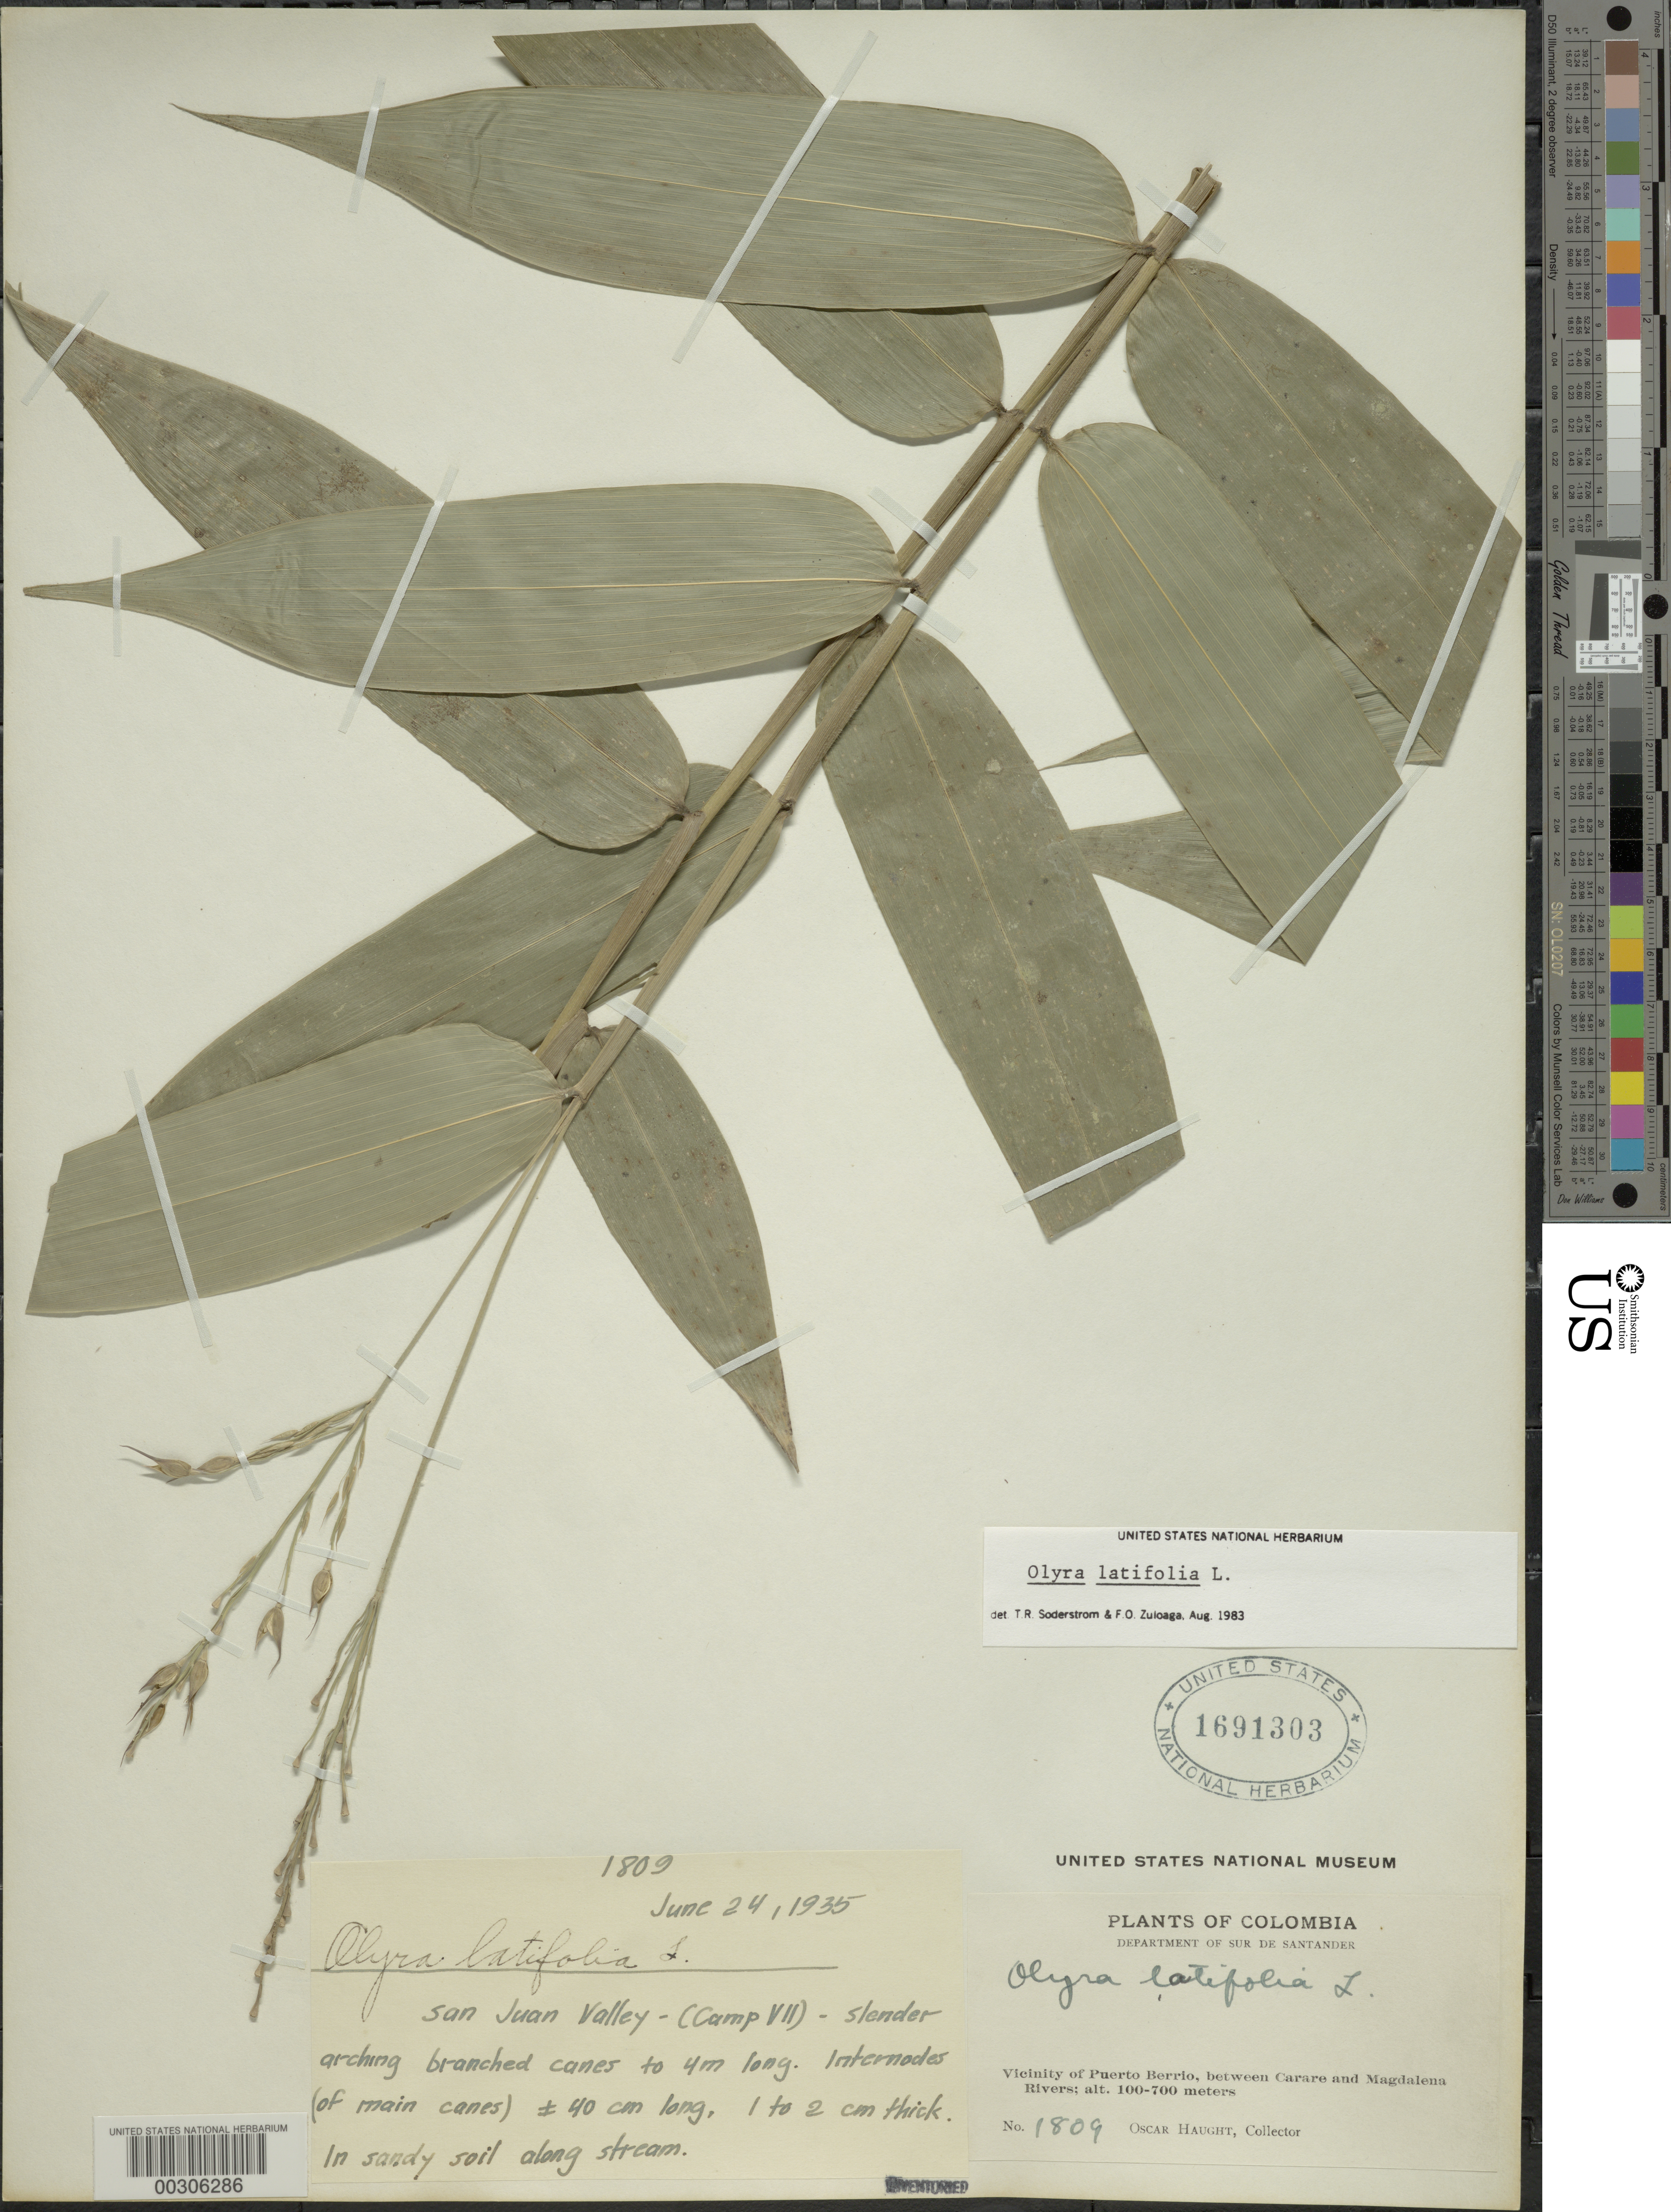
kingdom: Plantae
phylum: Tracheophyta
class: Liliopsida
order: Poales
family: Poaceae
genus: Olyra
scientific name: Olyra latifolia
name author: L.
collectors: O. L. Haught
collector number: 1809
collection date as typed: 24 Jun 1935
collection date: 1935-06-24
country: Colombia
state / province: Santander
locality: Puerto Berrio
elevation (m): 100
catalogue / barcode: US 1691303